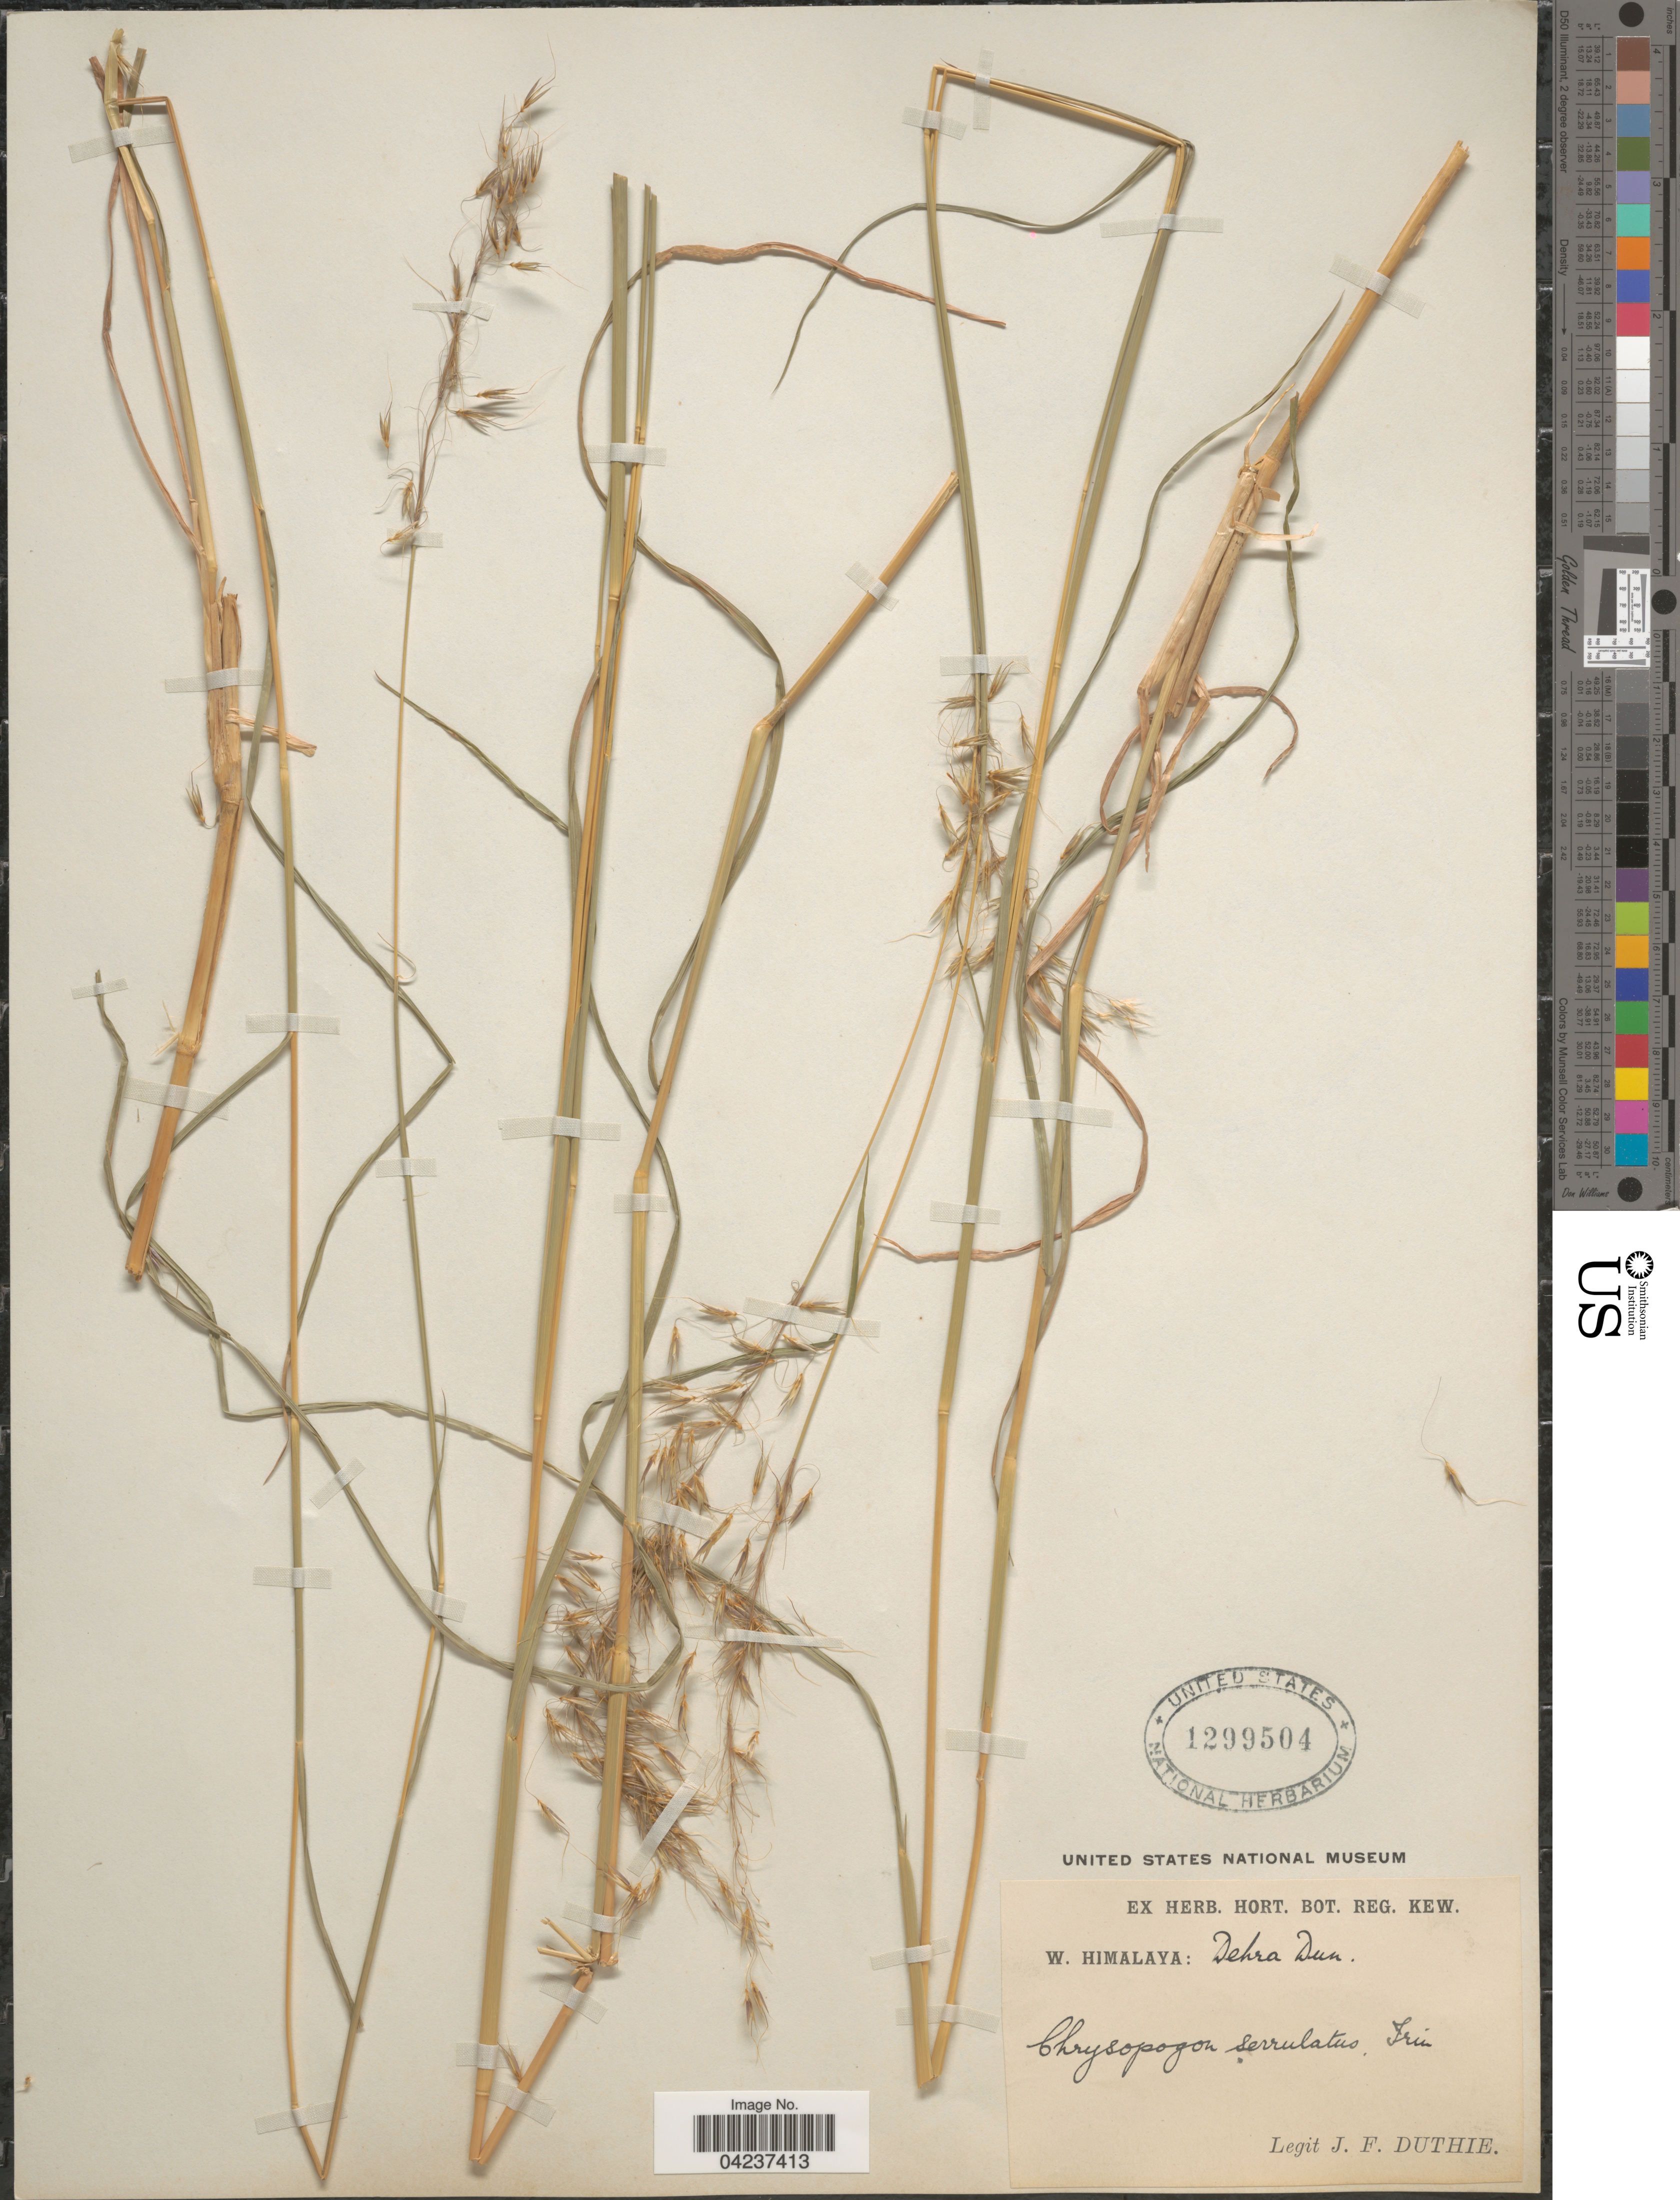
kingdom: Plantae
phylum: Tracheophyta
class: Liliopsida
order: Poales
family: Poaceae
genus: Chrysopogon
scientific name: Chrysopogon serrulatus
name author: Trin.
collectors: J. F. Duthie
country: India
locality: W. Himalaya: Dehra Dun.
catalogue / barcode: US 1299504